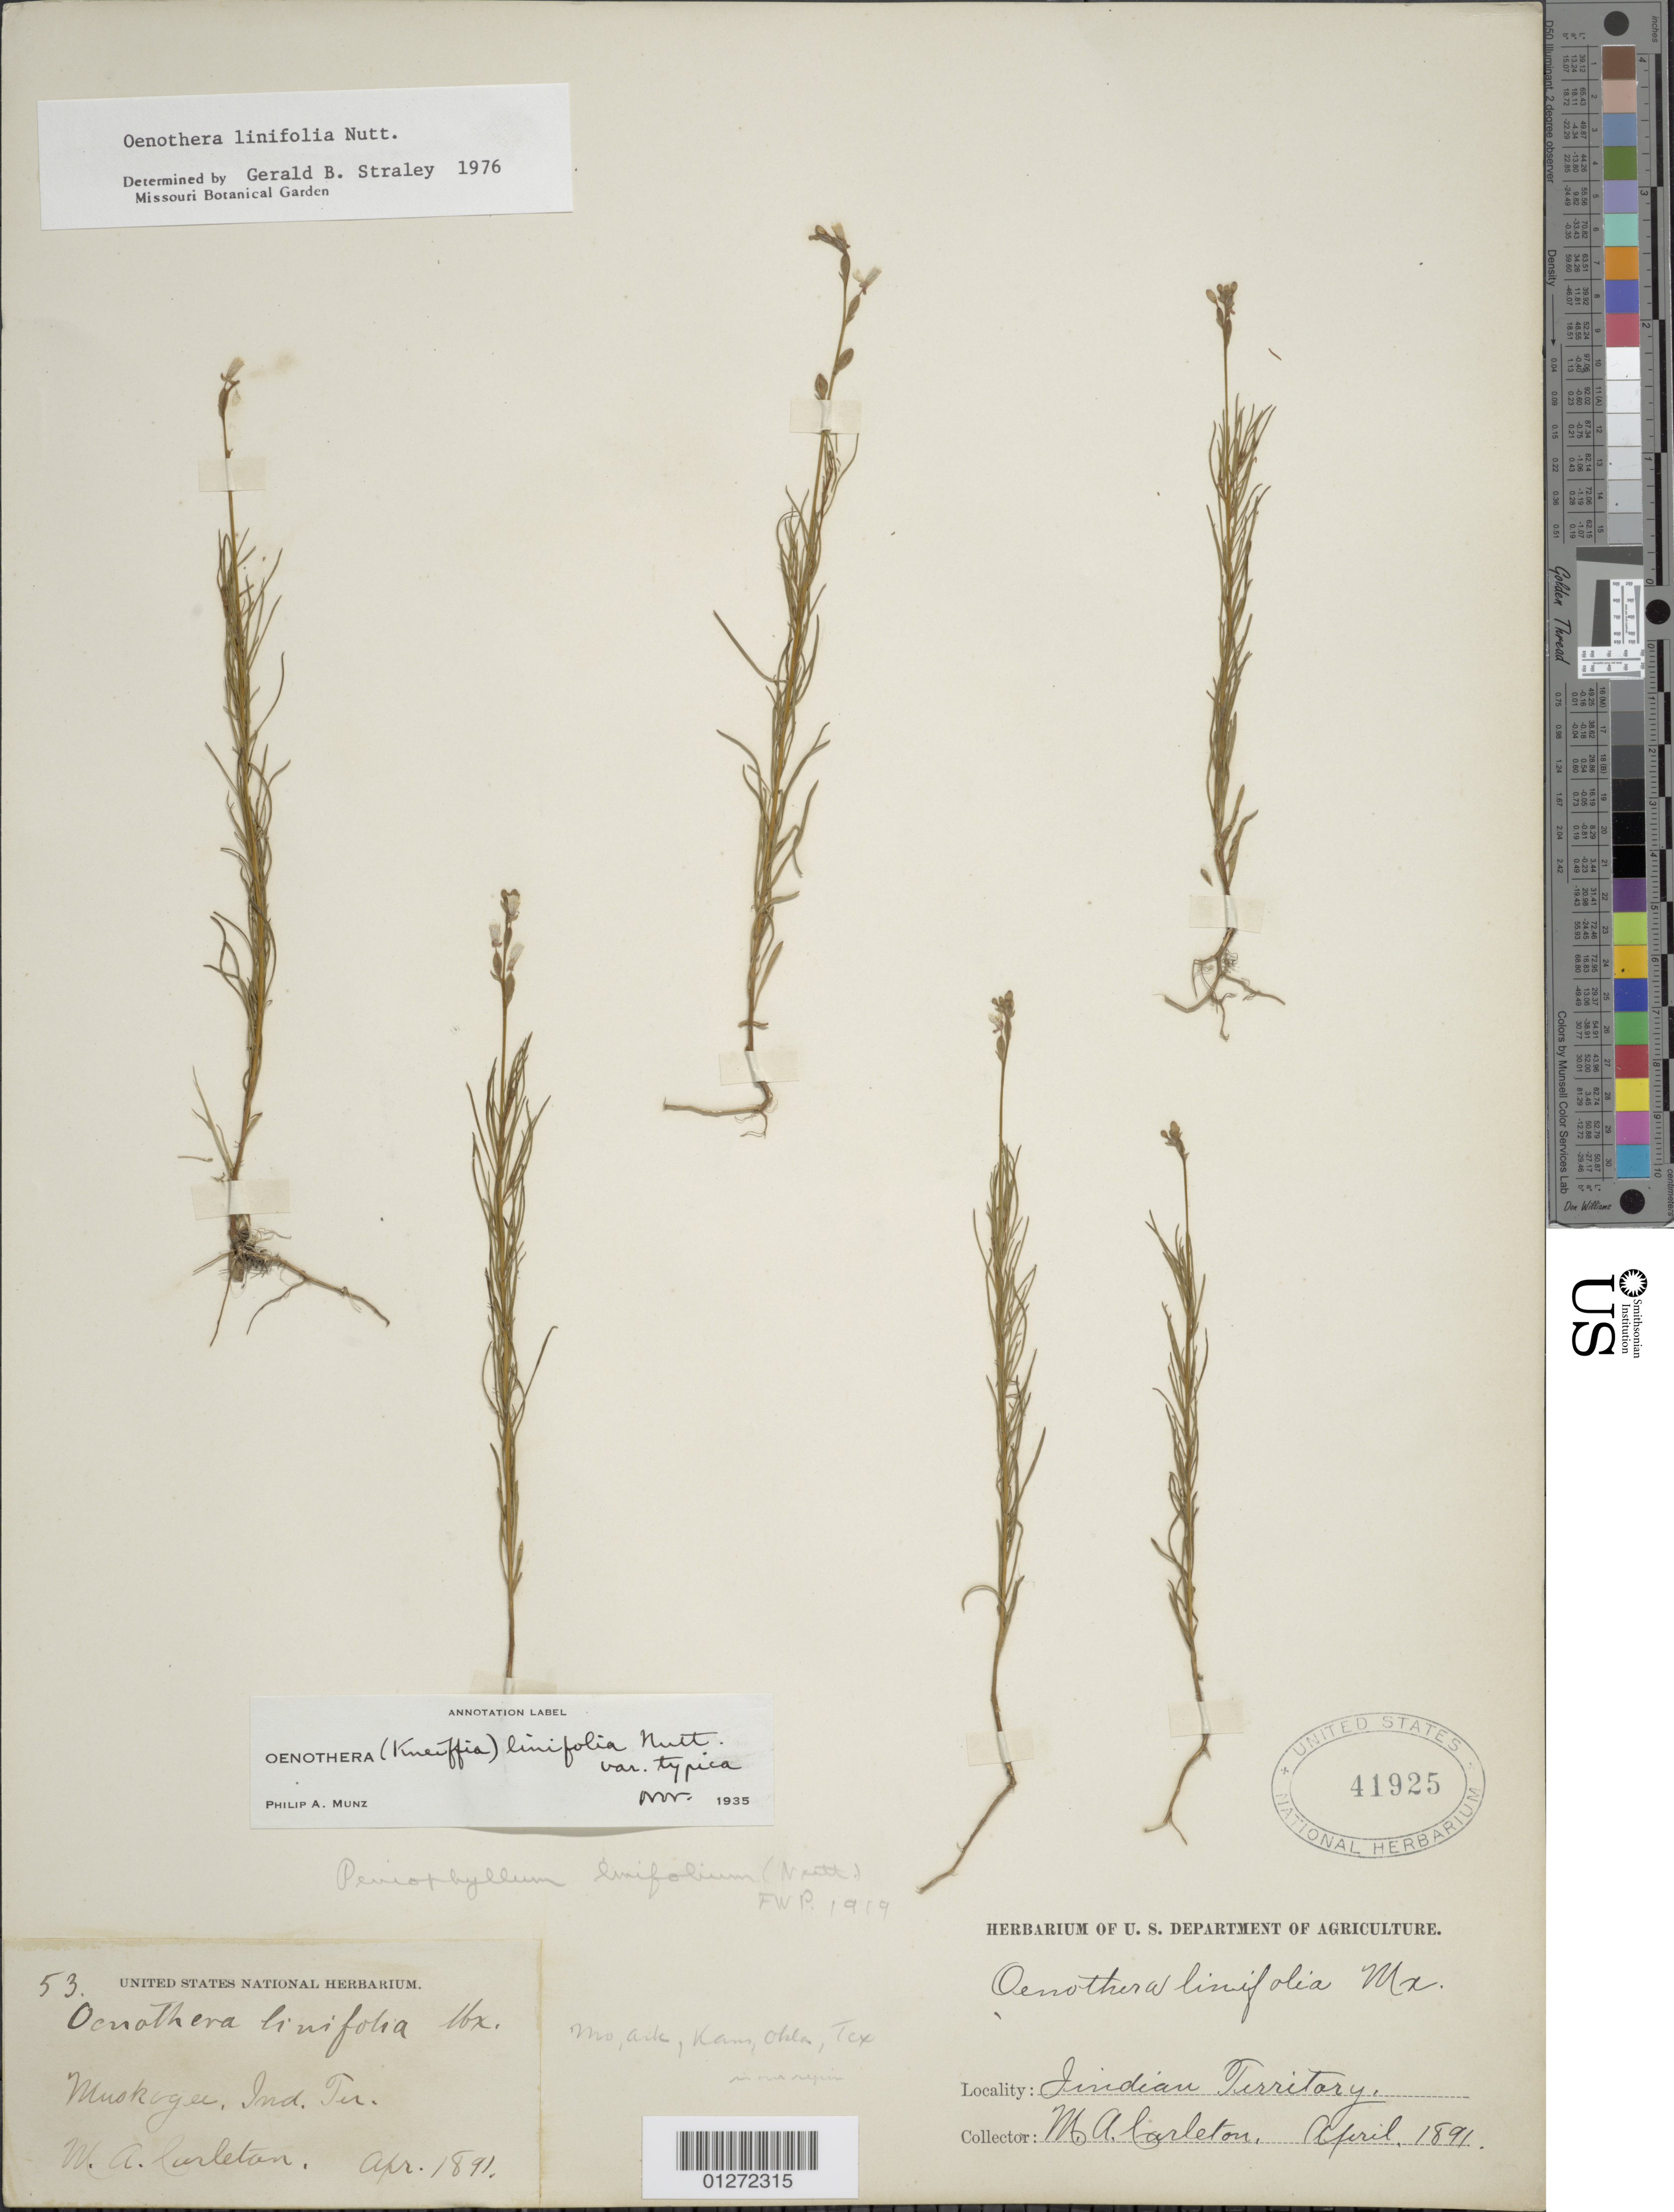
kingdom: Plantae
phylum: Tracheophyta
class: Magnoliopsida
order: Myrtales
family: Onagraceae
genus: Oenothera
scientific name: Oenothera linifolia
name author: Nutt.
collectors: M. A. Carleton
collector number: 53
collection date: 1891-04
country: United States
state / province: Oklahoma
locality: Muskogee. Indian Territory.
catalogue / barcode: US 41925